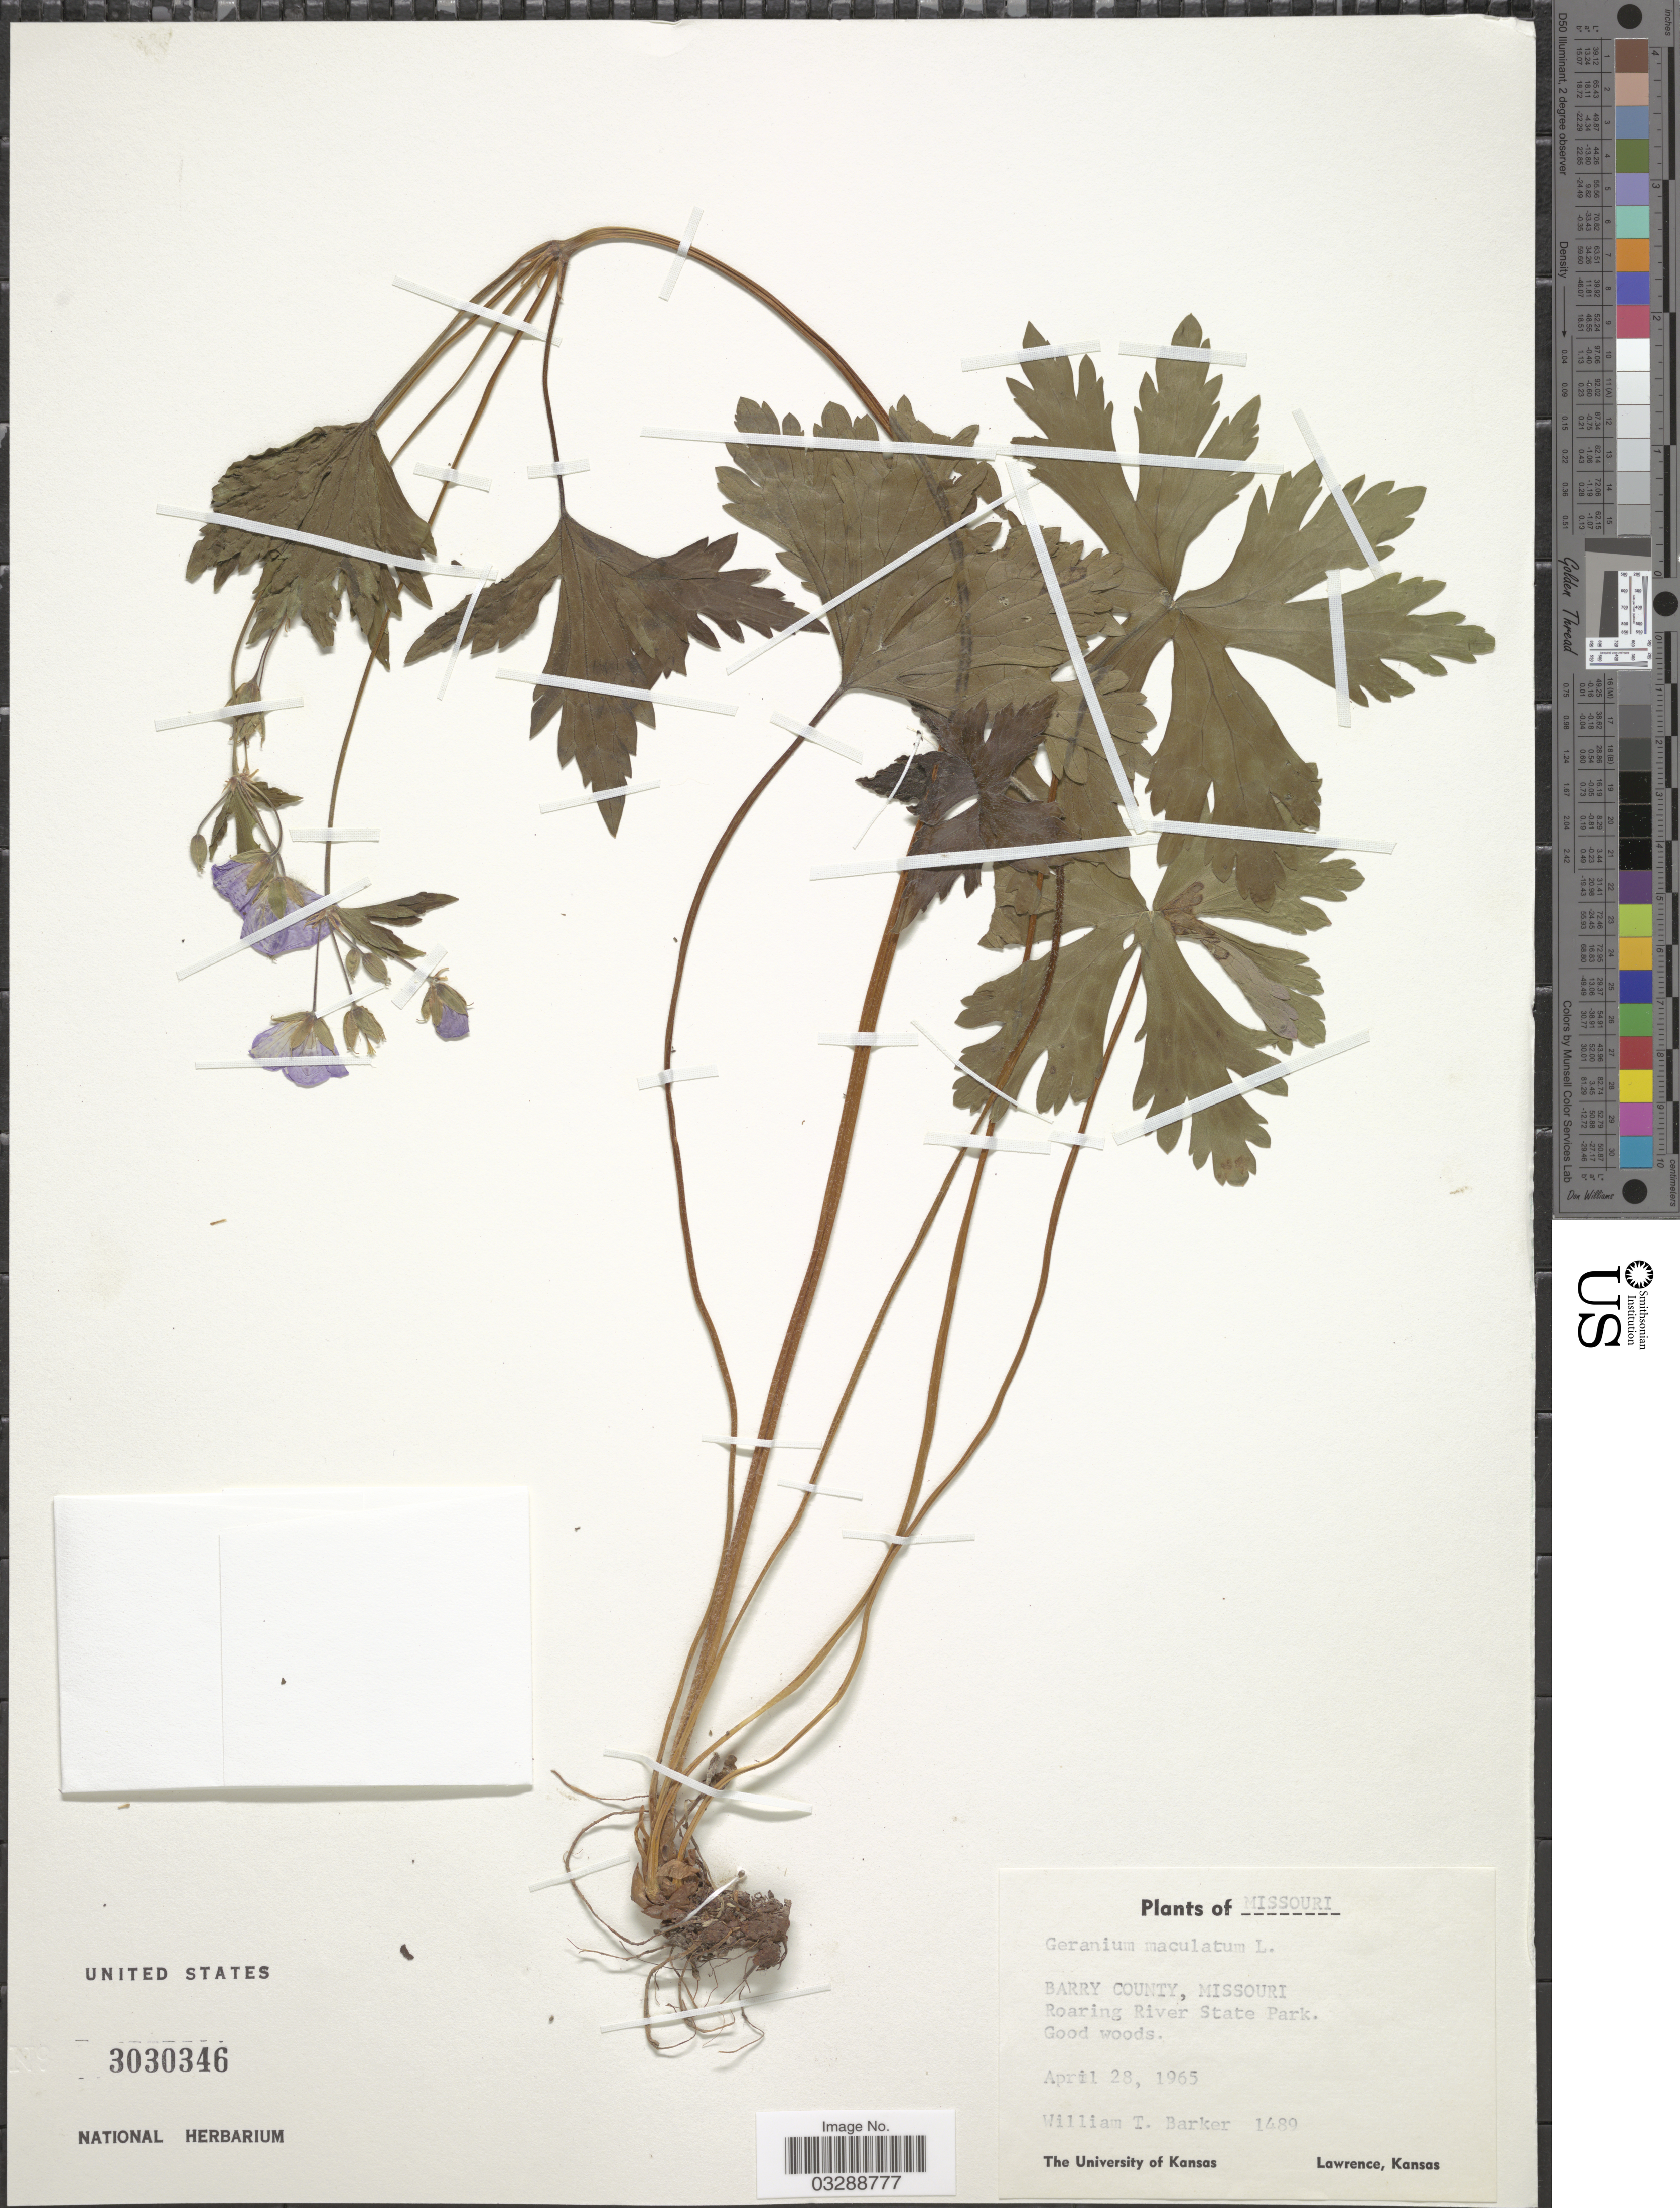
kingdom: Plantae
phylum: Tracheophyta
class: Magnoliopsida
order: Geraniales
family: Geraniaceae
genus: Geranium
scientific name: Geranium maculatum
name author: L.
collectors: W. T. Barker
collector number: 1489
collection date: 1965-04-28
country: United States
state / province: Missouri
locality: Barry County, Roaring River State Park.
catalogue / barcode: US 3030346